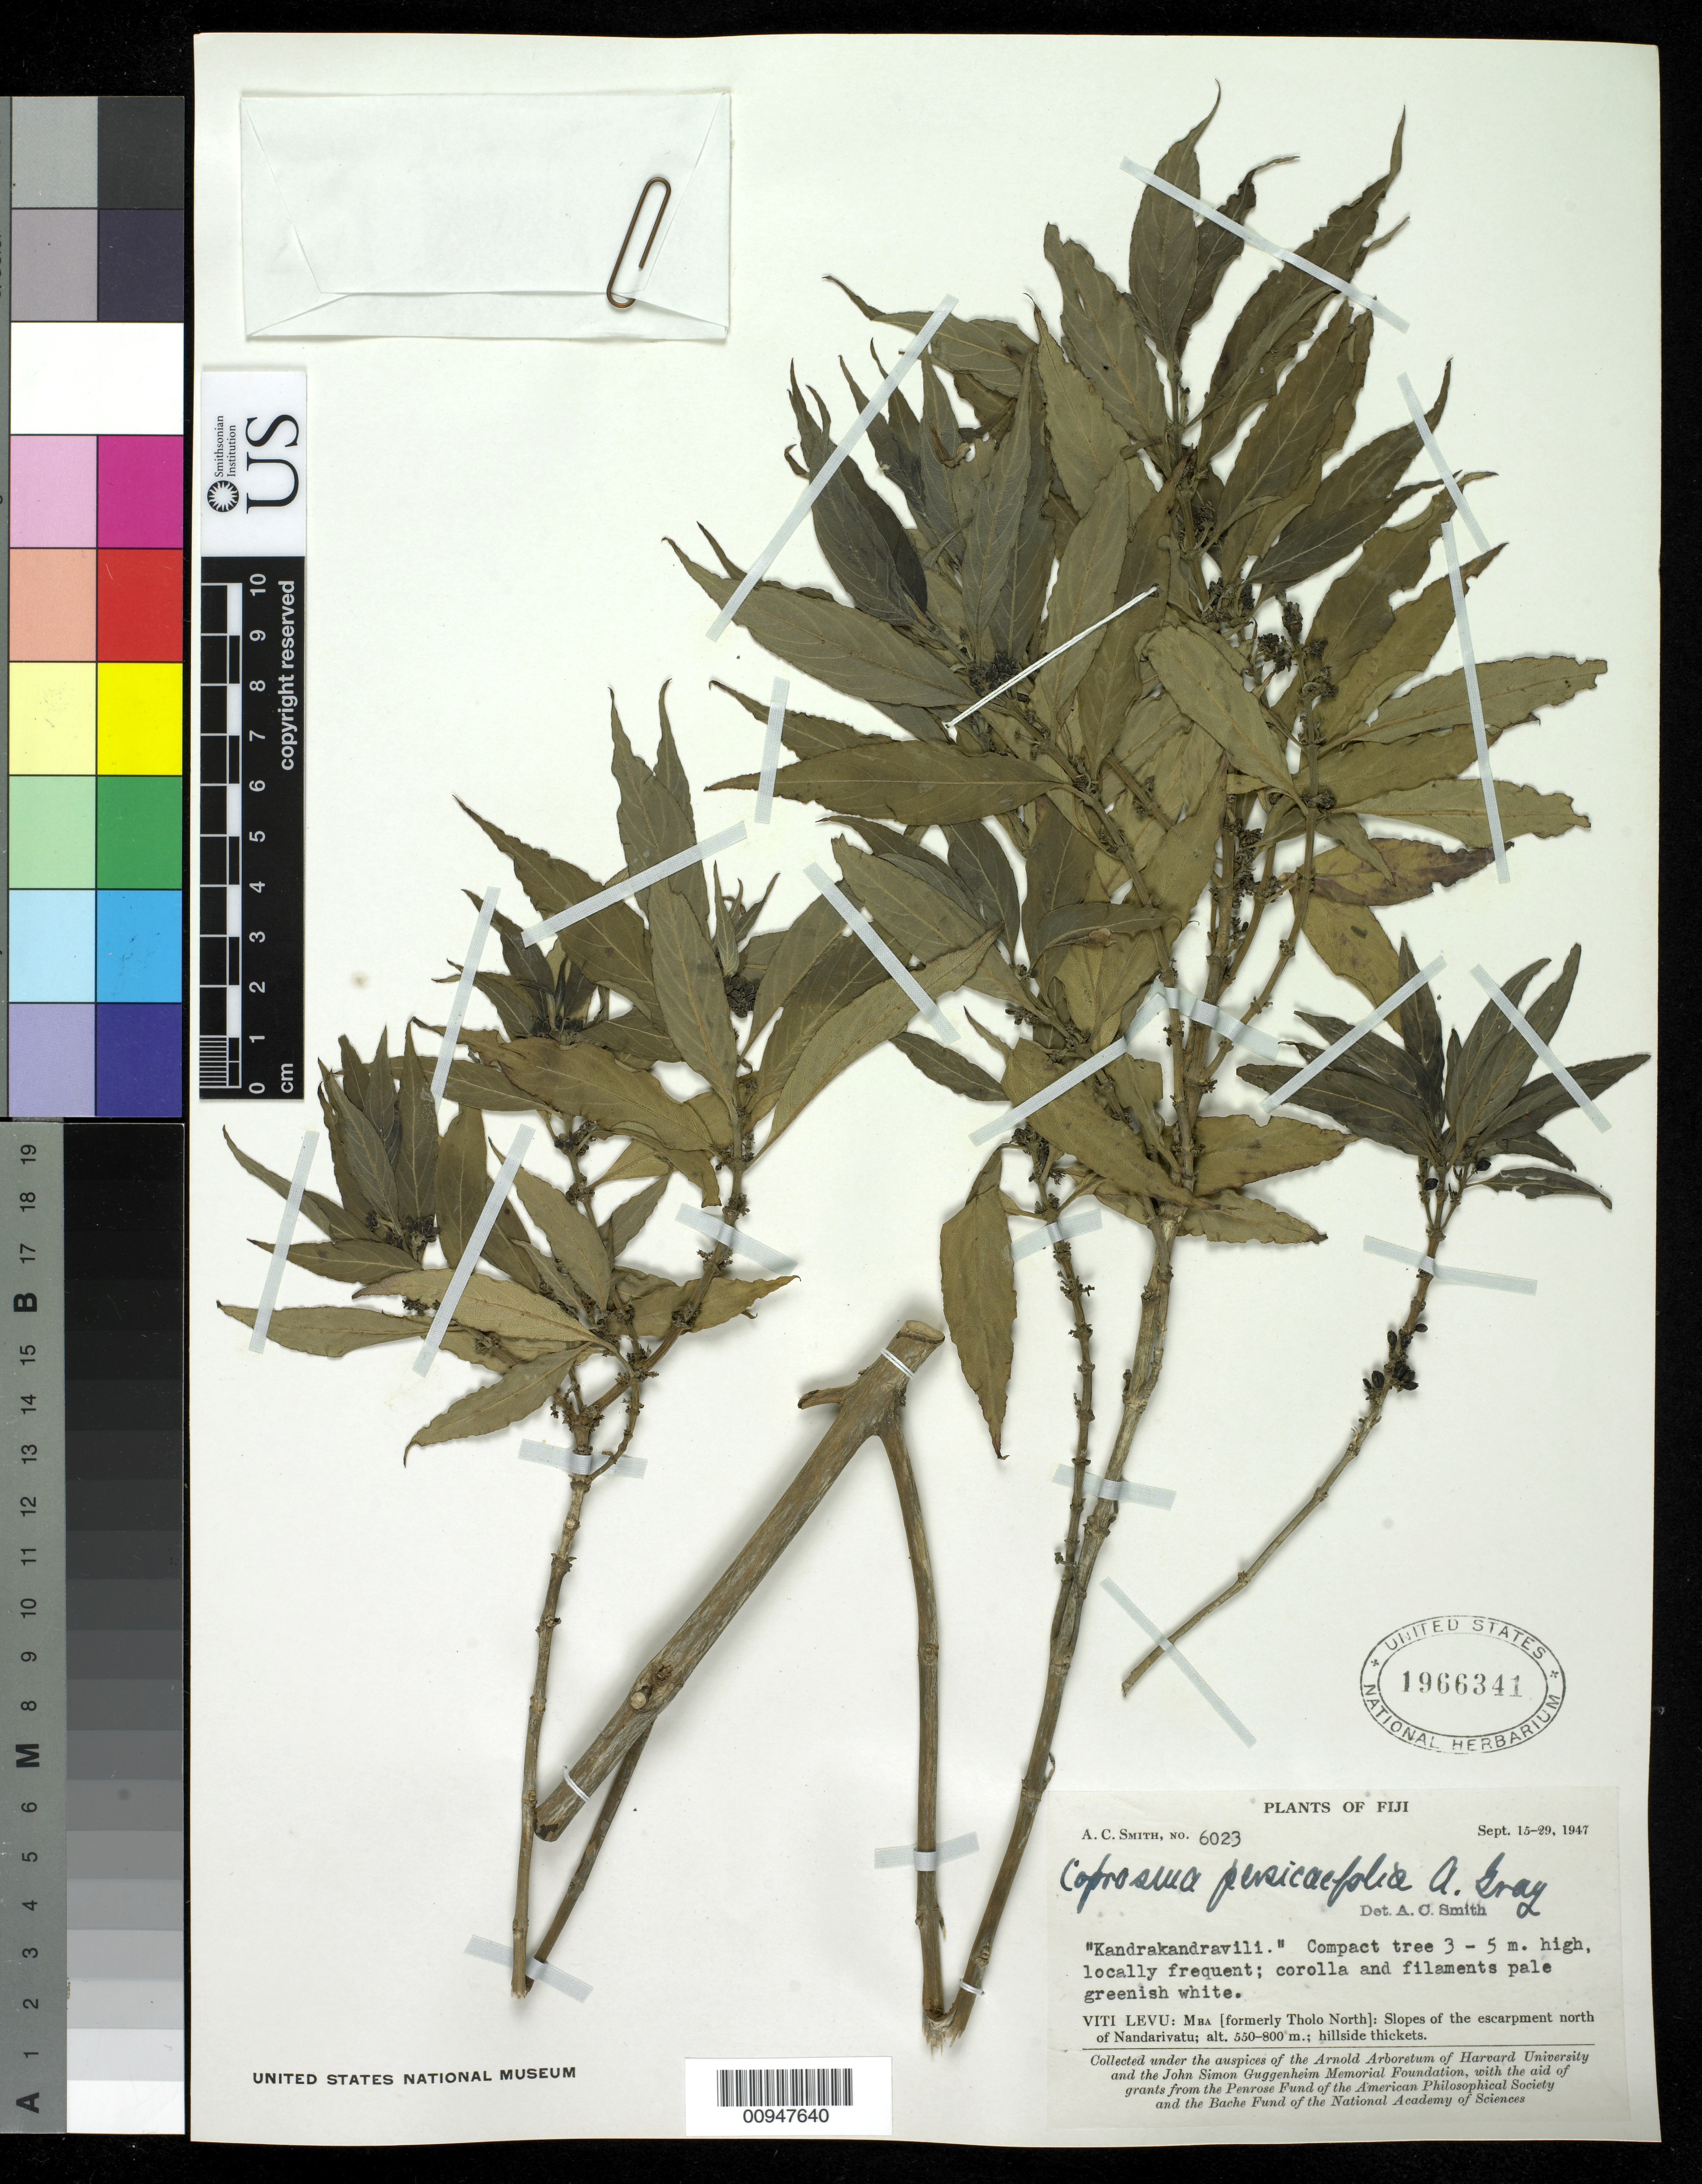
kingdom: Plantae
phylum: Tracheophyta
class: Magnoliopsida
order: Gentianales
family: Rubiaceae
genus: Coprosma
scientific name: Coprosma persicifolia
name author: A. Gray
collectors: C. A. Smith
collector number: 6023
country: Fiji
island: Viwa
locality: Viti Levu: (formerly Tholo North): Slopes of the escarpment north of Nandarivatu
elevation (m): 550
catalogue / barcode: US 1966341